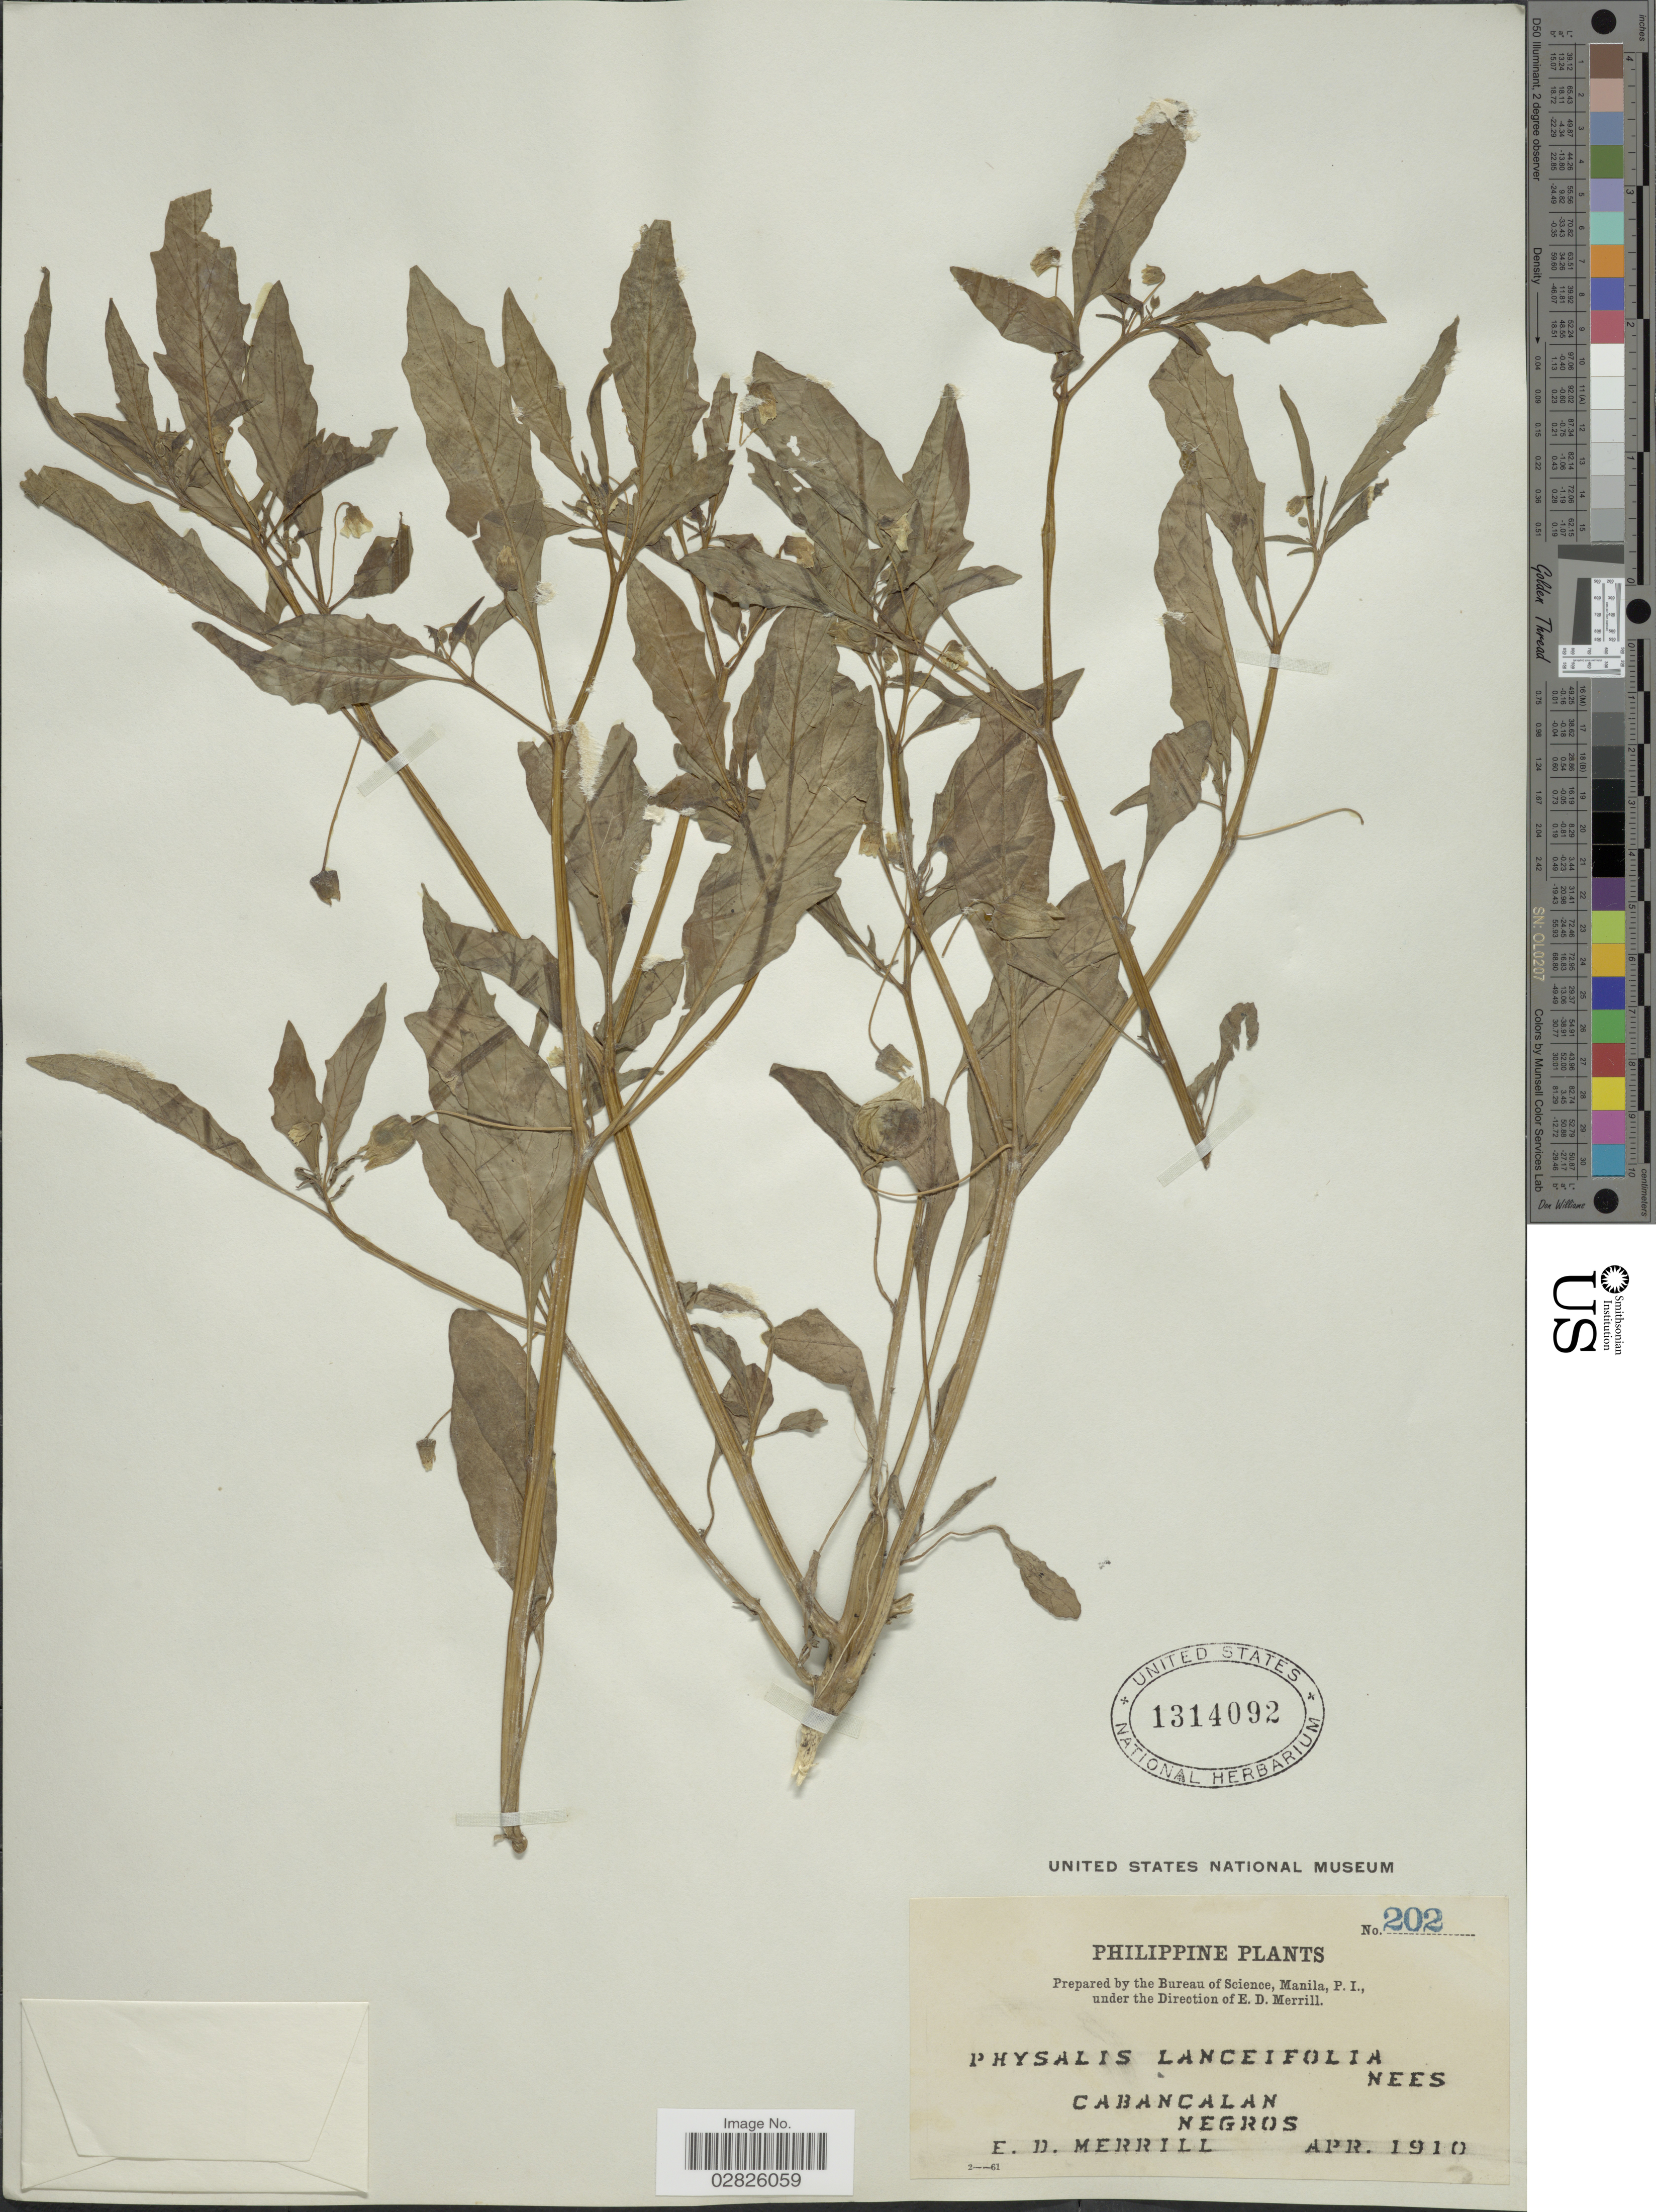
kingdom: Plantae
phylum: Tracheophyta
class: Magnoliopsida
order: Solanales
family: Solanaceae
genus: Physalis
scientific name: Physalis lanceifolia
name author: Nees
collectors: E. D. Merrill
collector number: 202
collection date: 1910-04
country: Philippines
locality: Cabancalan, Negros.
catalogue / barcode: US 1314092